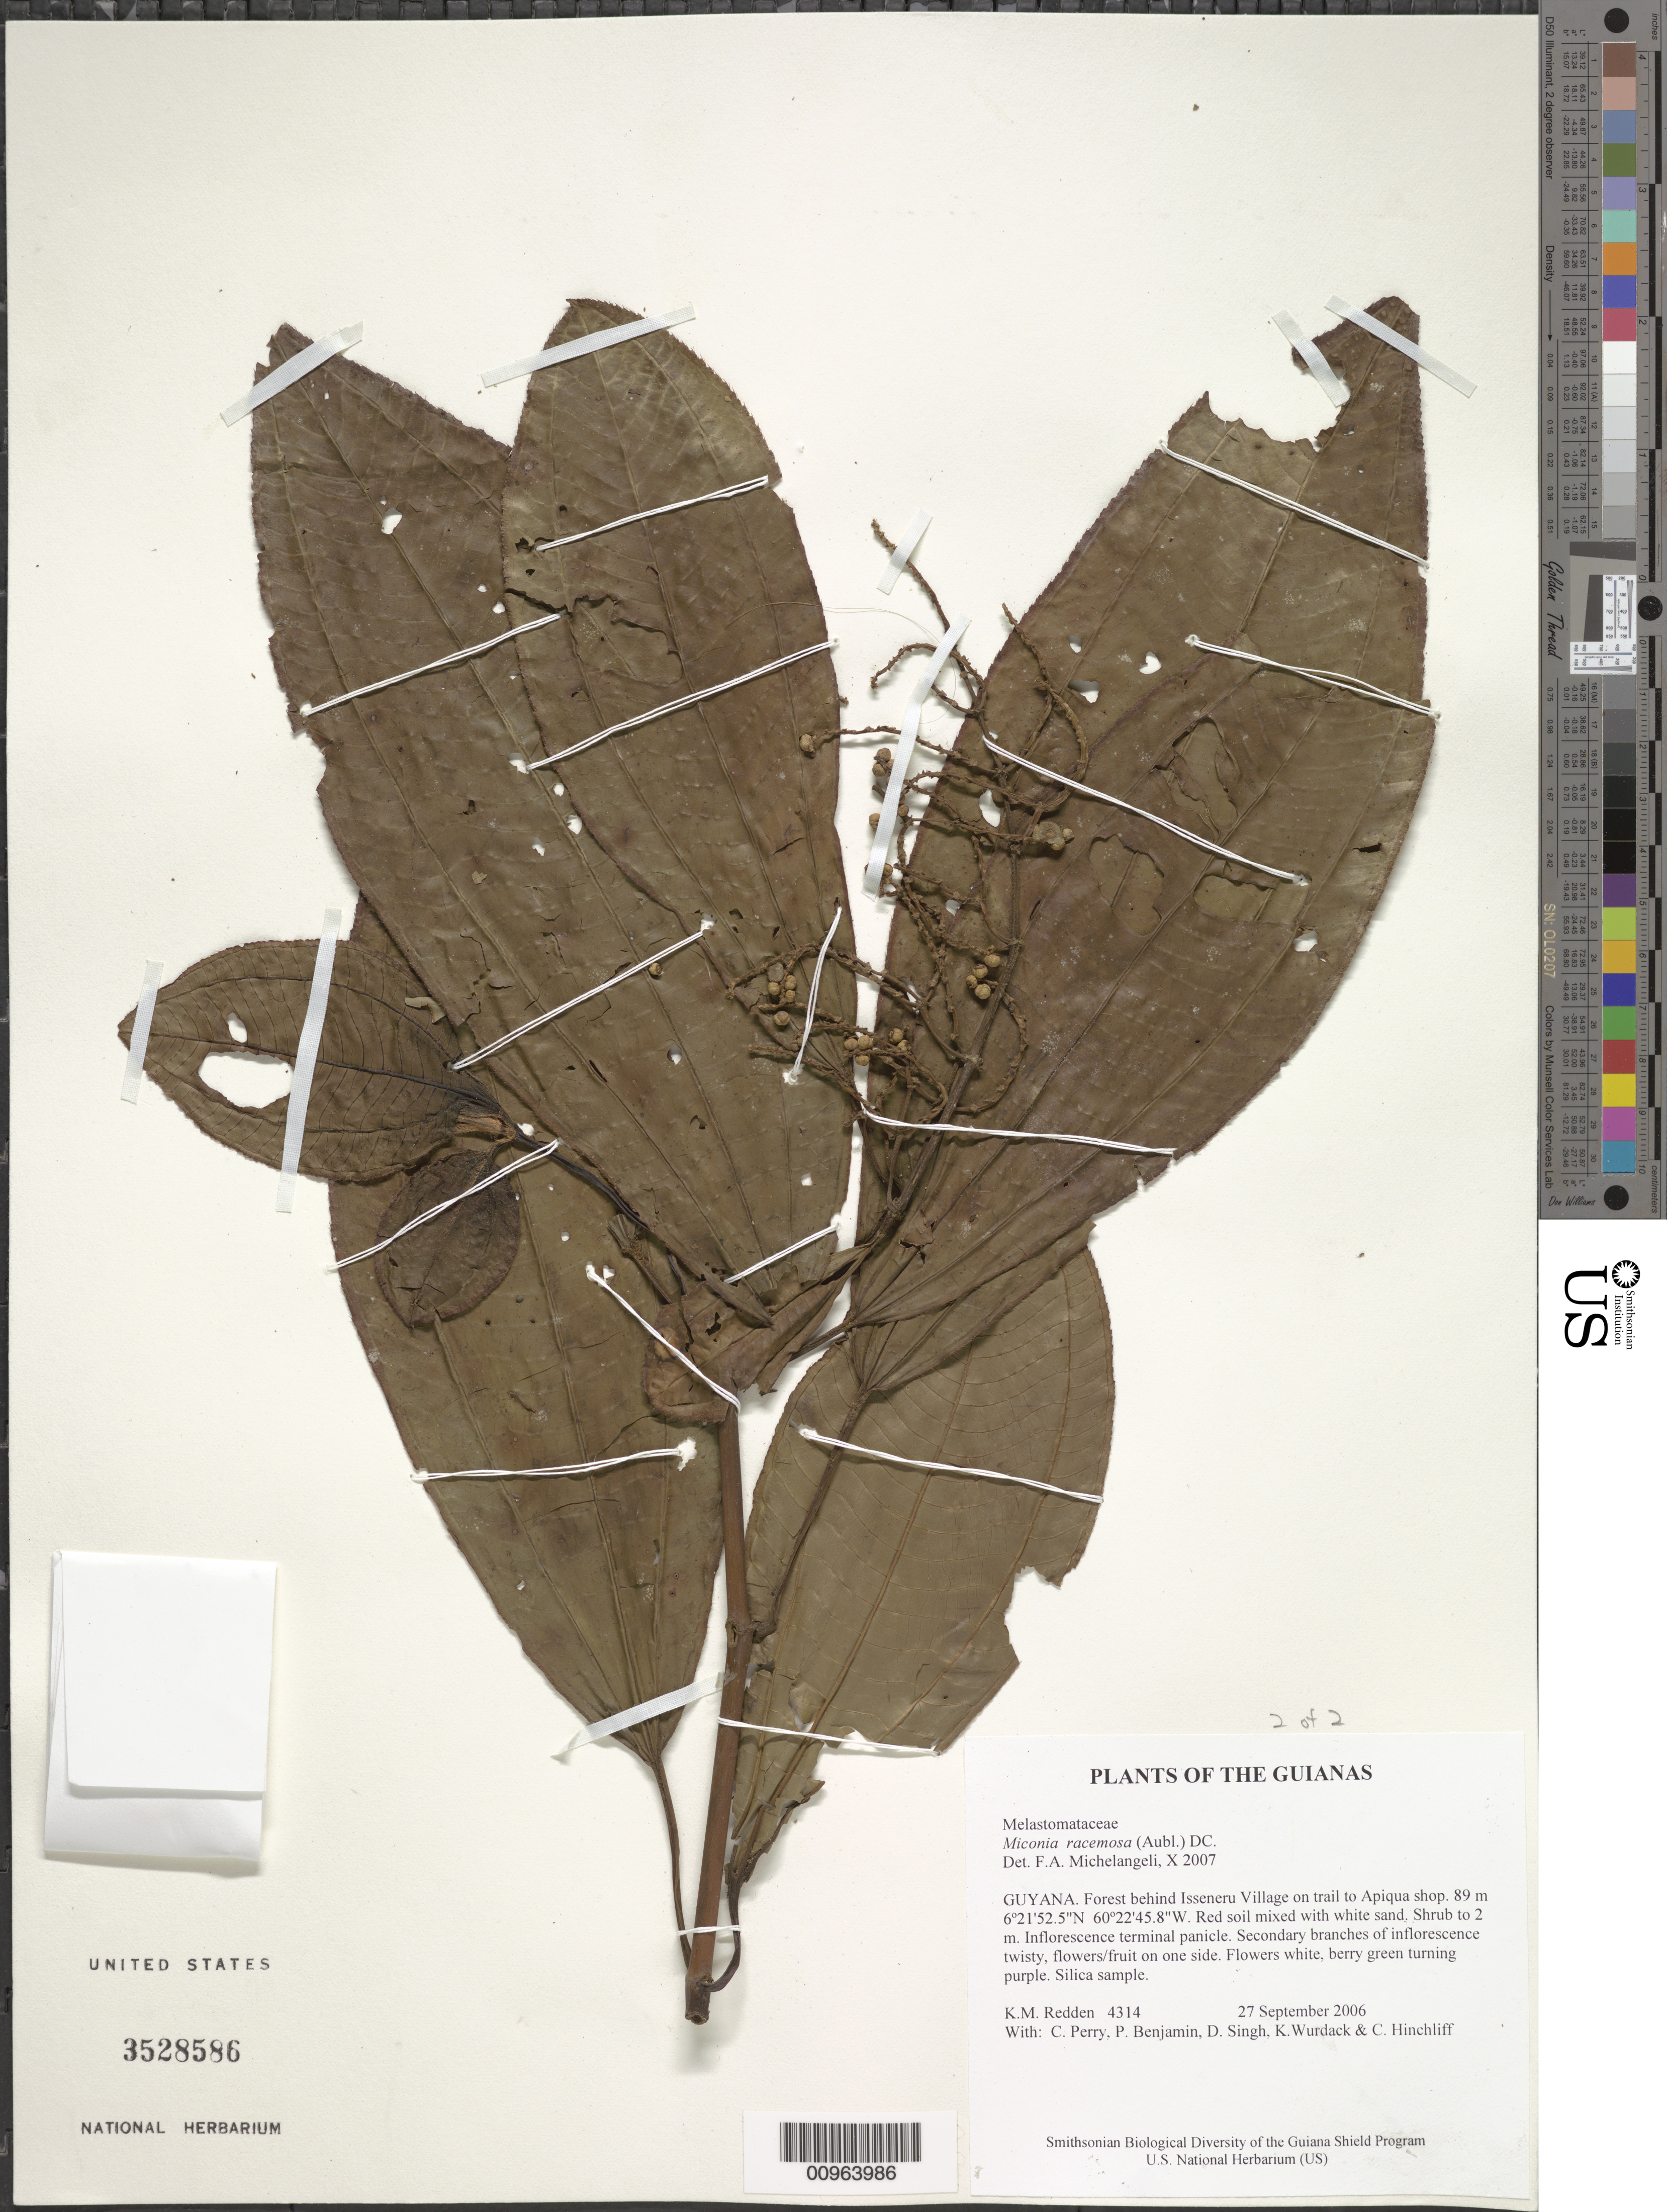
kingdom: Plantae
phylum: Tracheophyta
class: Magnoliopsida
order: Myrtales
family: Melastomataceae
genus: Miconia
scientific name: Miconia racemosa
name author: (Aubl.) DC.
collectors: K. M. Redden, C. Perry, P. Benjamin, D. Singh, K. Wurdack & C. E. Hinchliff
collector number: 4314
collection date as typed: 27 September 2006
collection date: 2006-09-27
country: Guyana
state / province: Cuyuni-Mazaruni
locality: Forest behind Isseneru Village on trail to Apiqua shop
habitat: Red soil mixed with white sand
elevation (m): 89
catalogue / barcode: US 3528586